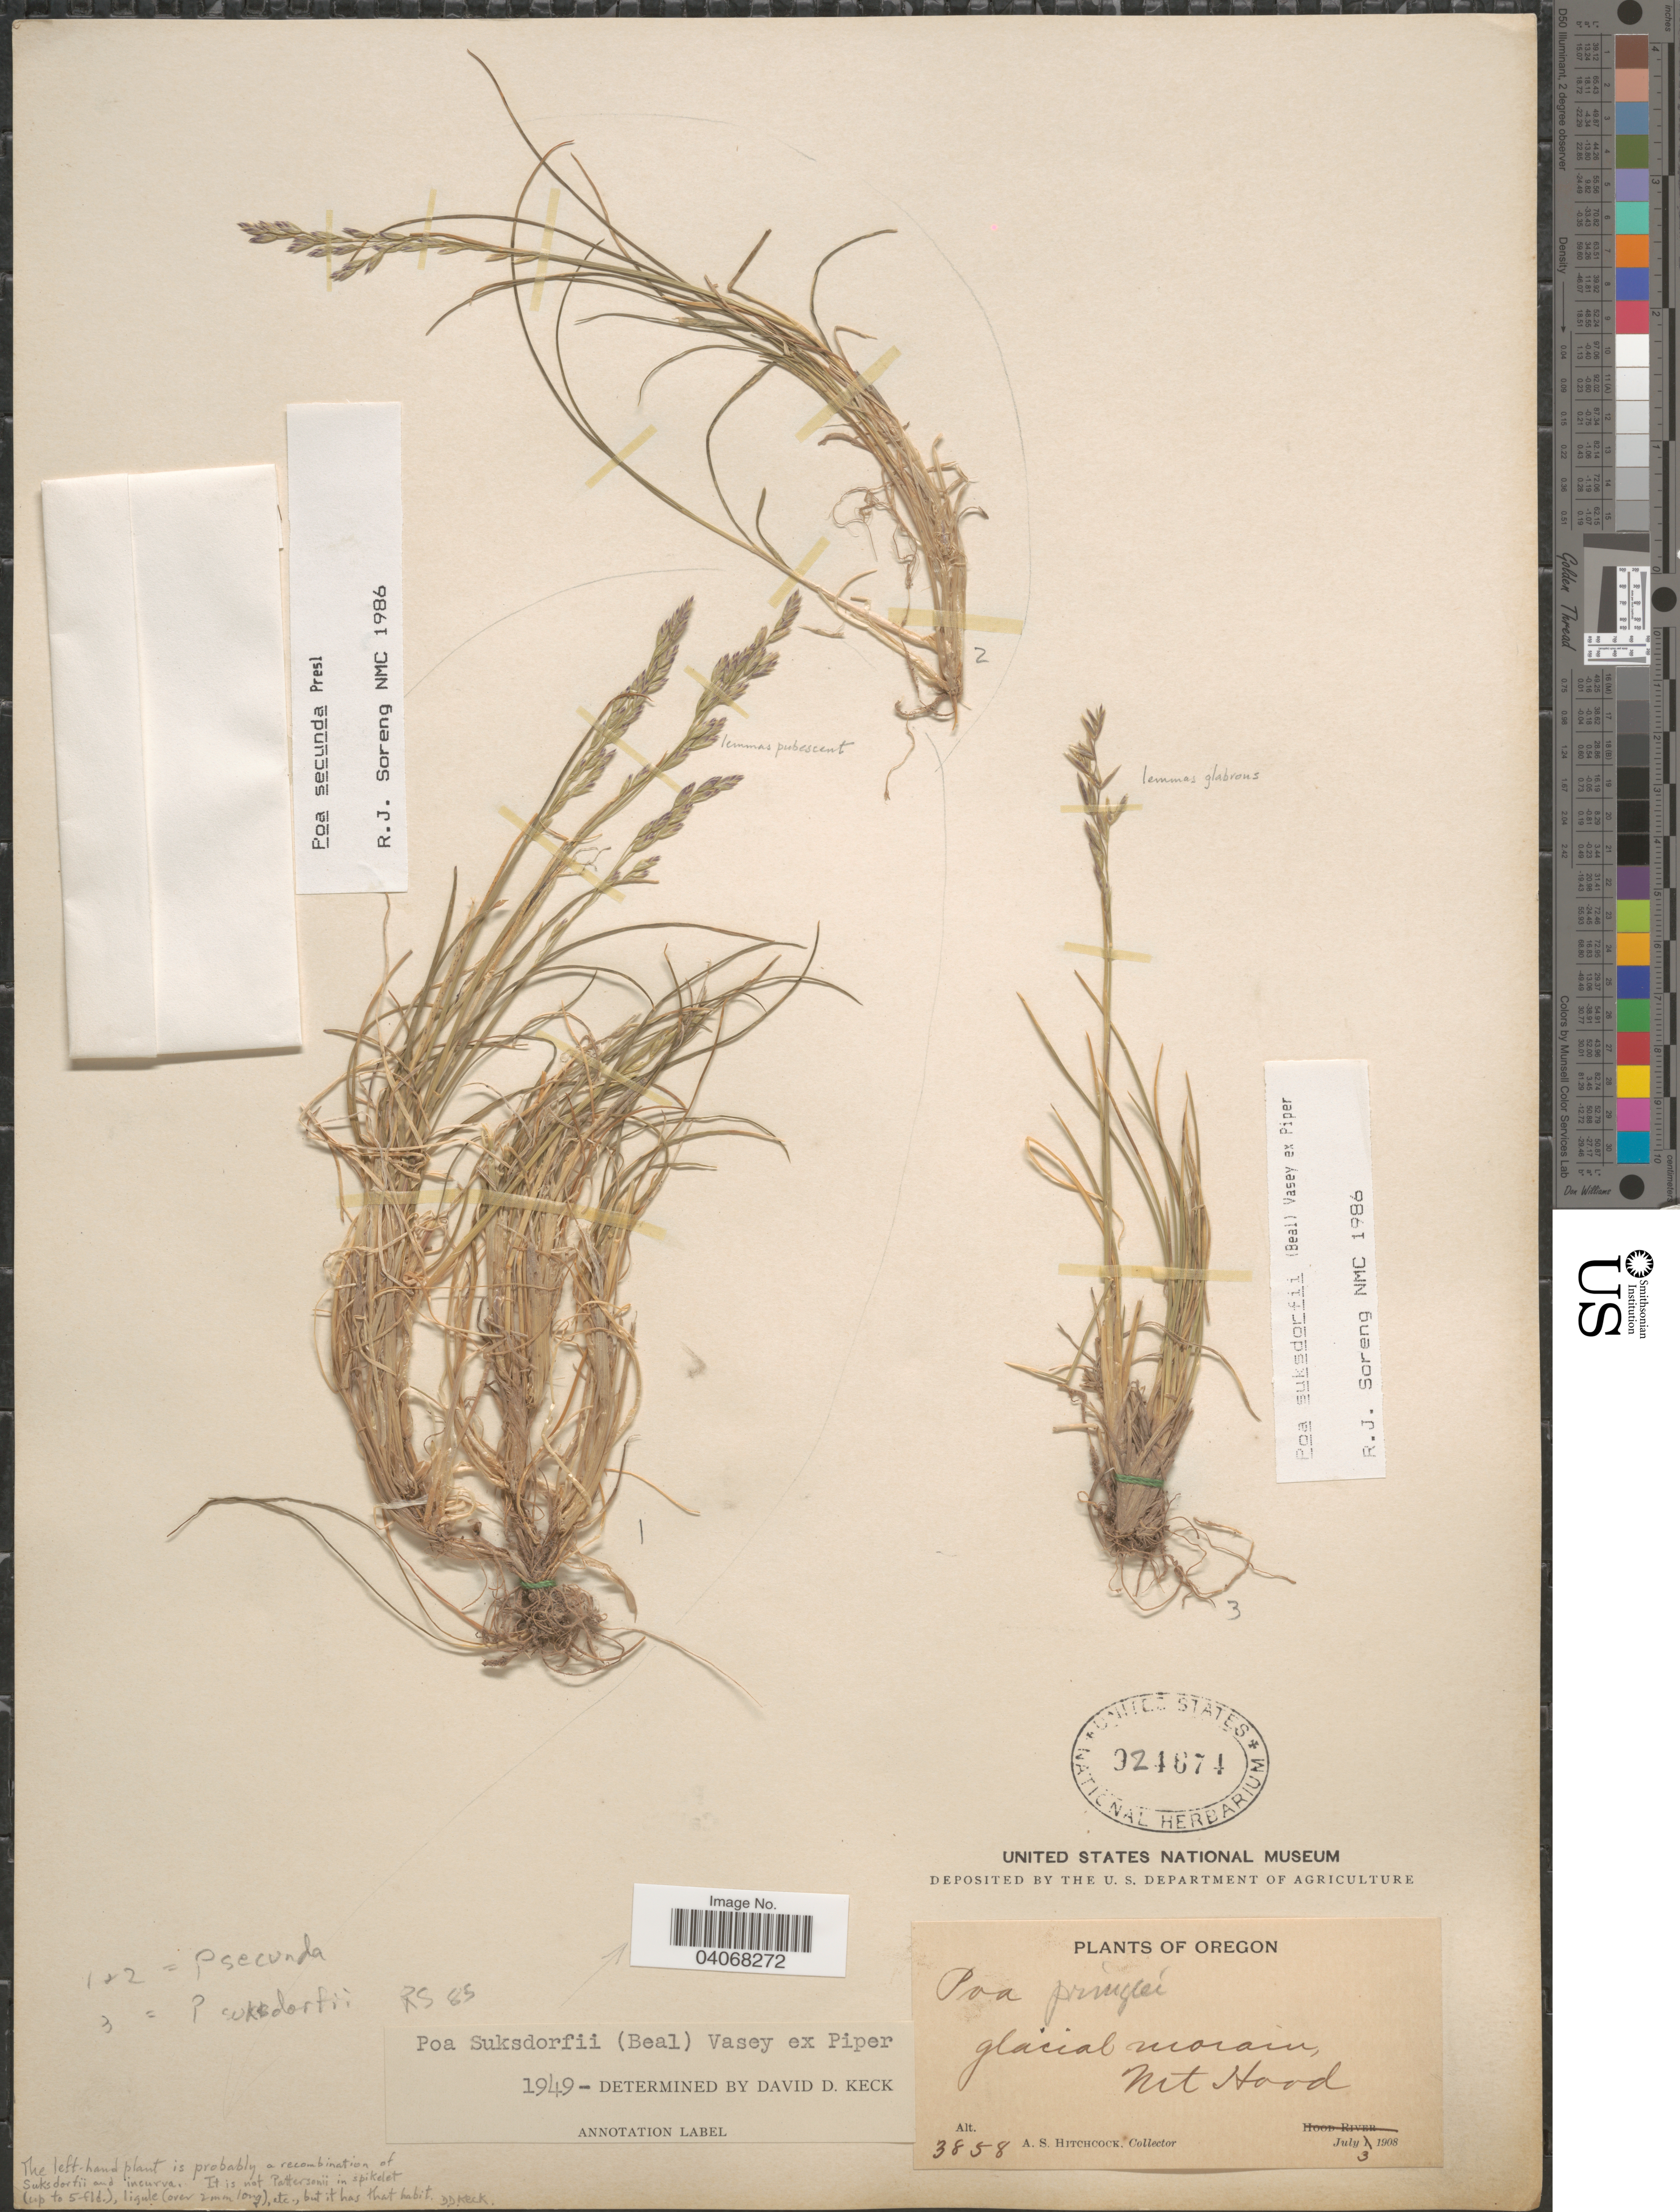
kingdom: Plantae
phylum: Tracheophyta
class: Liliopsida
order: Poales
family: Poaceae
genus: Poa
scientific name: Poa suksdorfii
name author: (W.J. Beal) Vasey ex Piper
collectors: A. S. Hitchcock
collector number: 3858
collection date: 1908-07-03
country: United States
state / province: Oregon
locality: Glacial morain, Mt Hood.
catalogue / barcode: US 924674